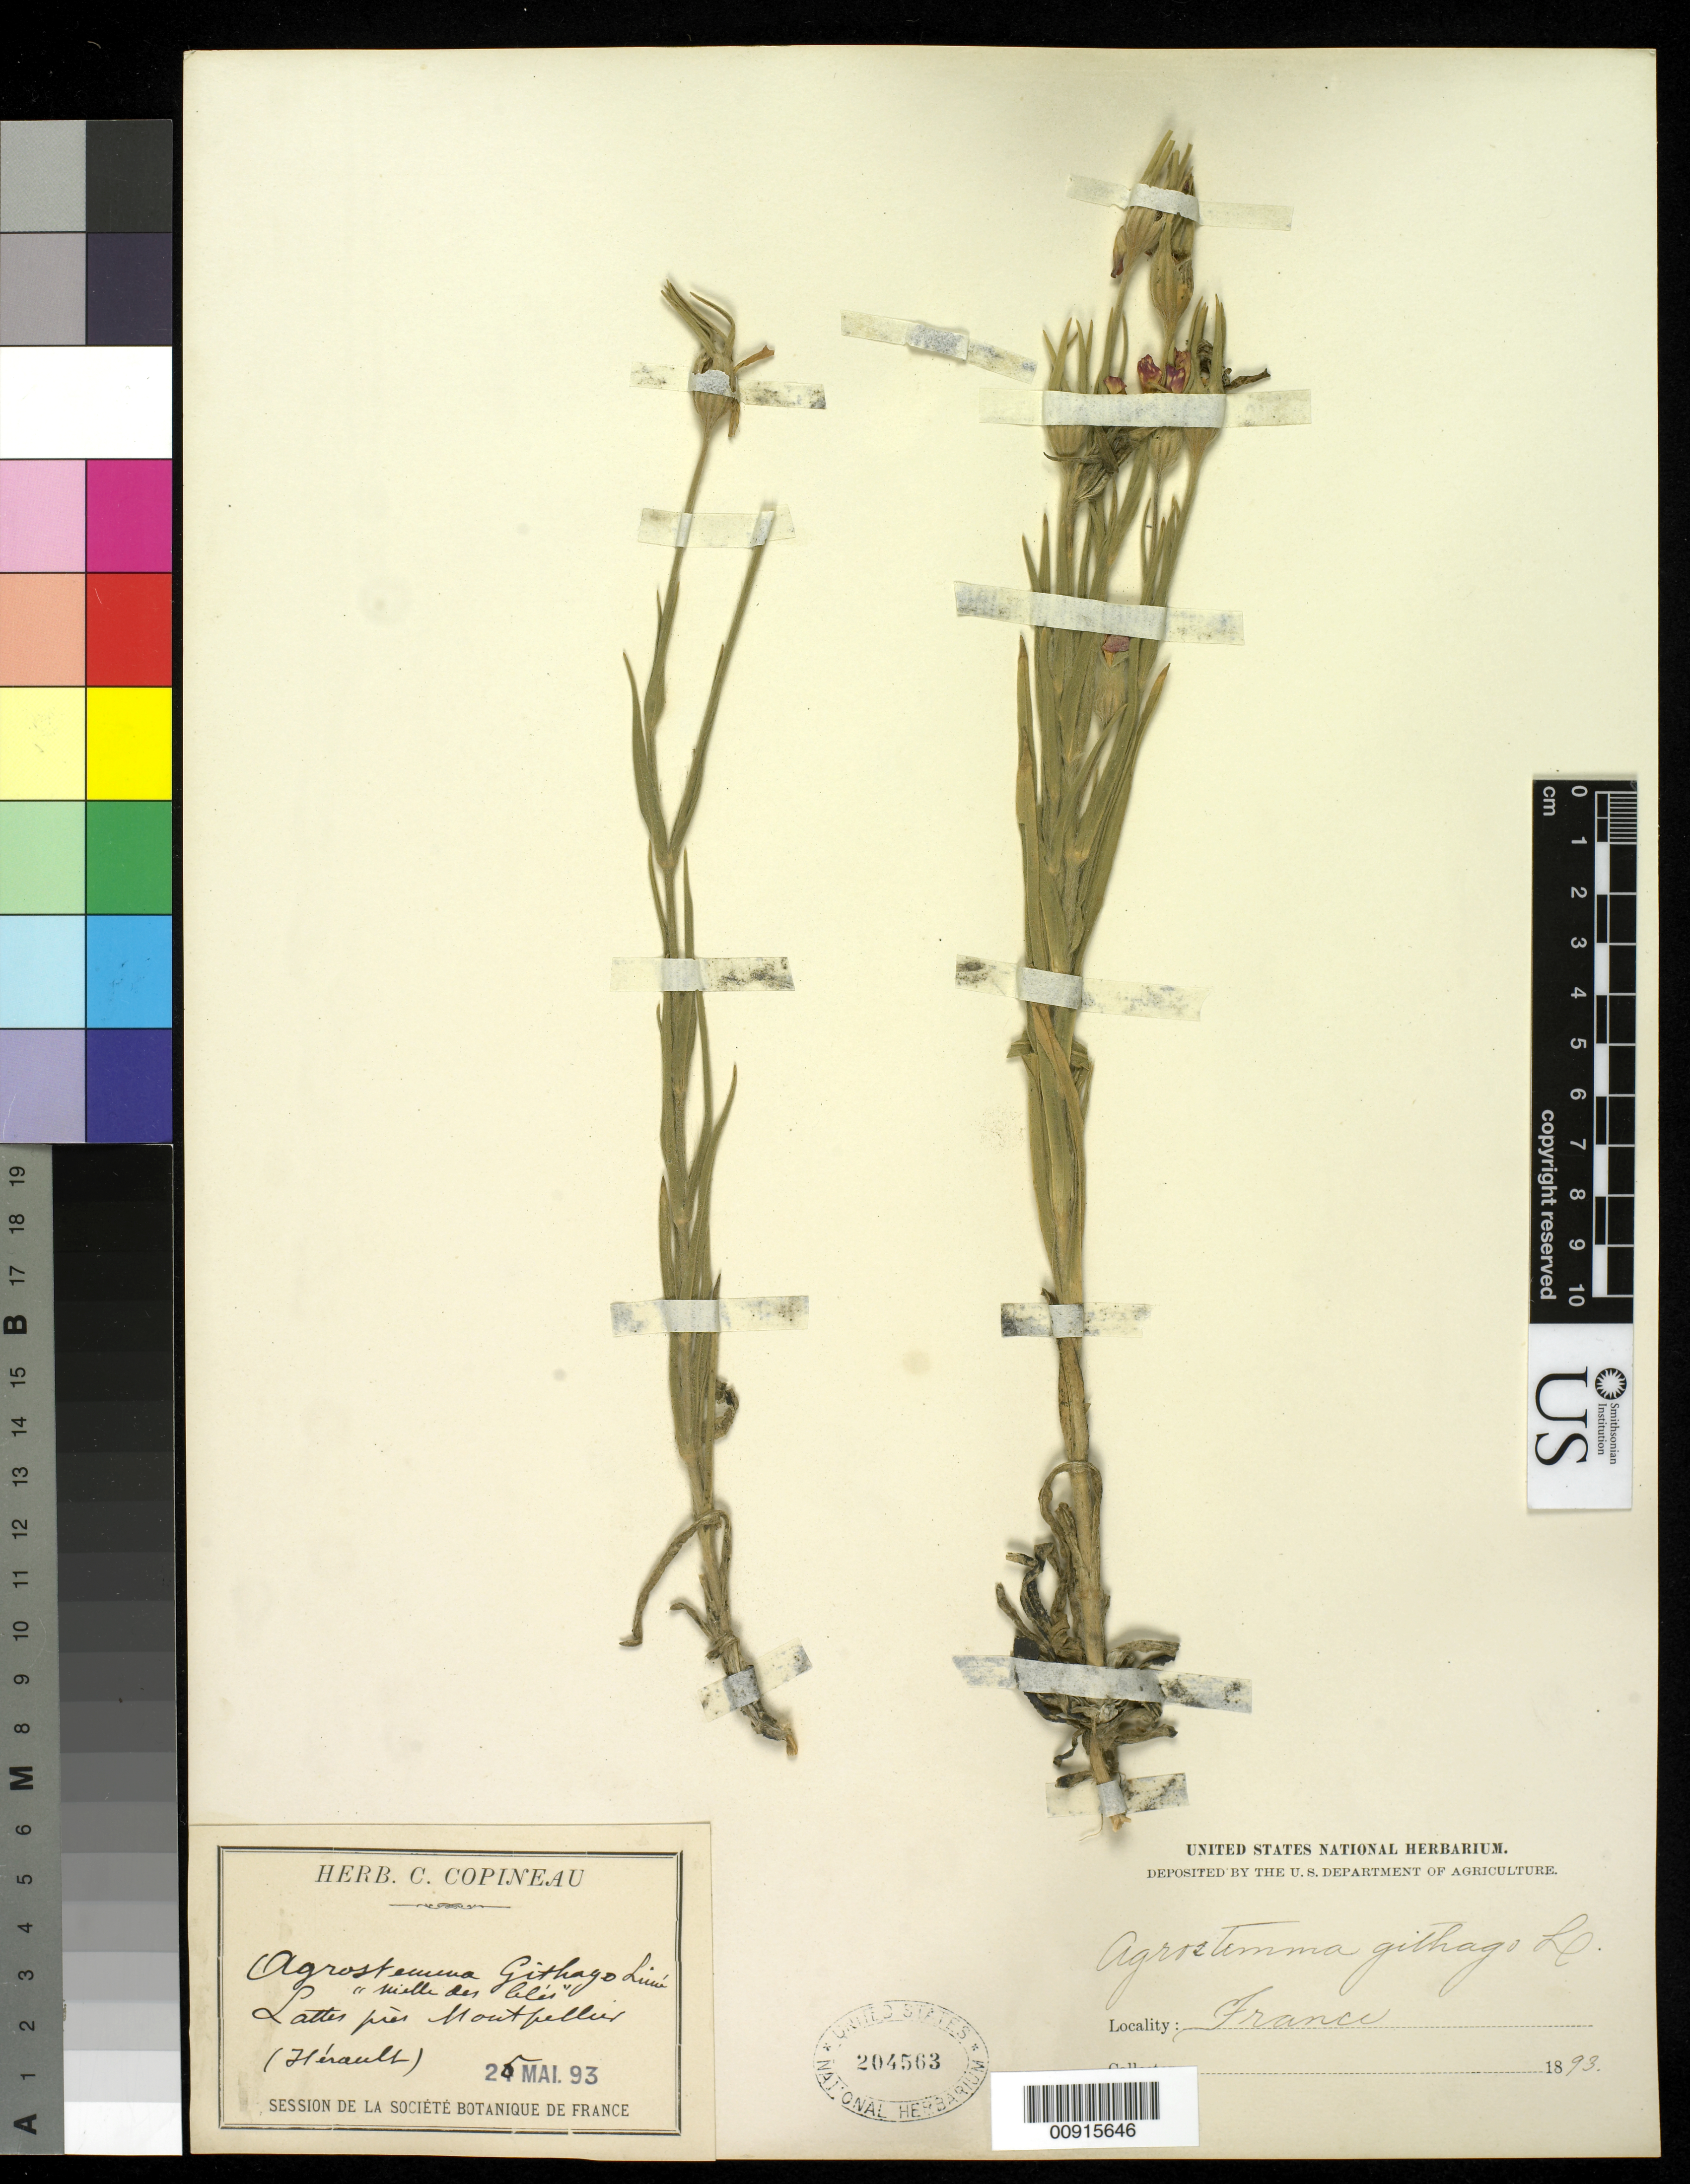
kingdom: Plantae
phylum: Tracheophyta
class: Magnoliopsida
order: Caryophyllales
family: Caryophyllaceae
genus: Agrostemma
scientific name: Agrostemma githago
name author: L.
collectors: C. Copineau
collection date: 1893-05-25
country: France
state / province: Occitanie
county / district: Hérault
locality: Lattes (nr. Montpellier)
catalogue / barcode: US 204563